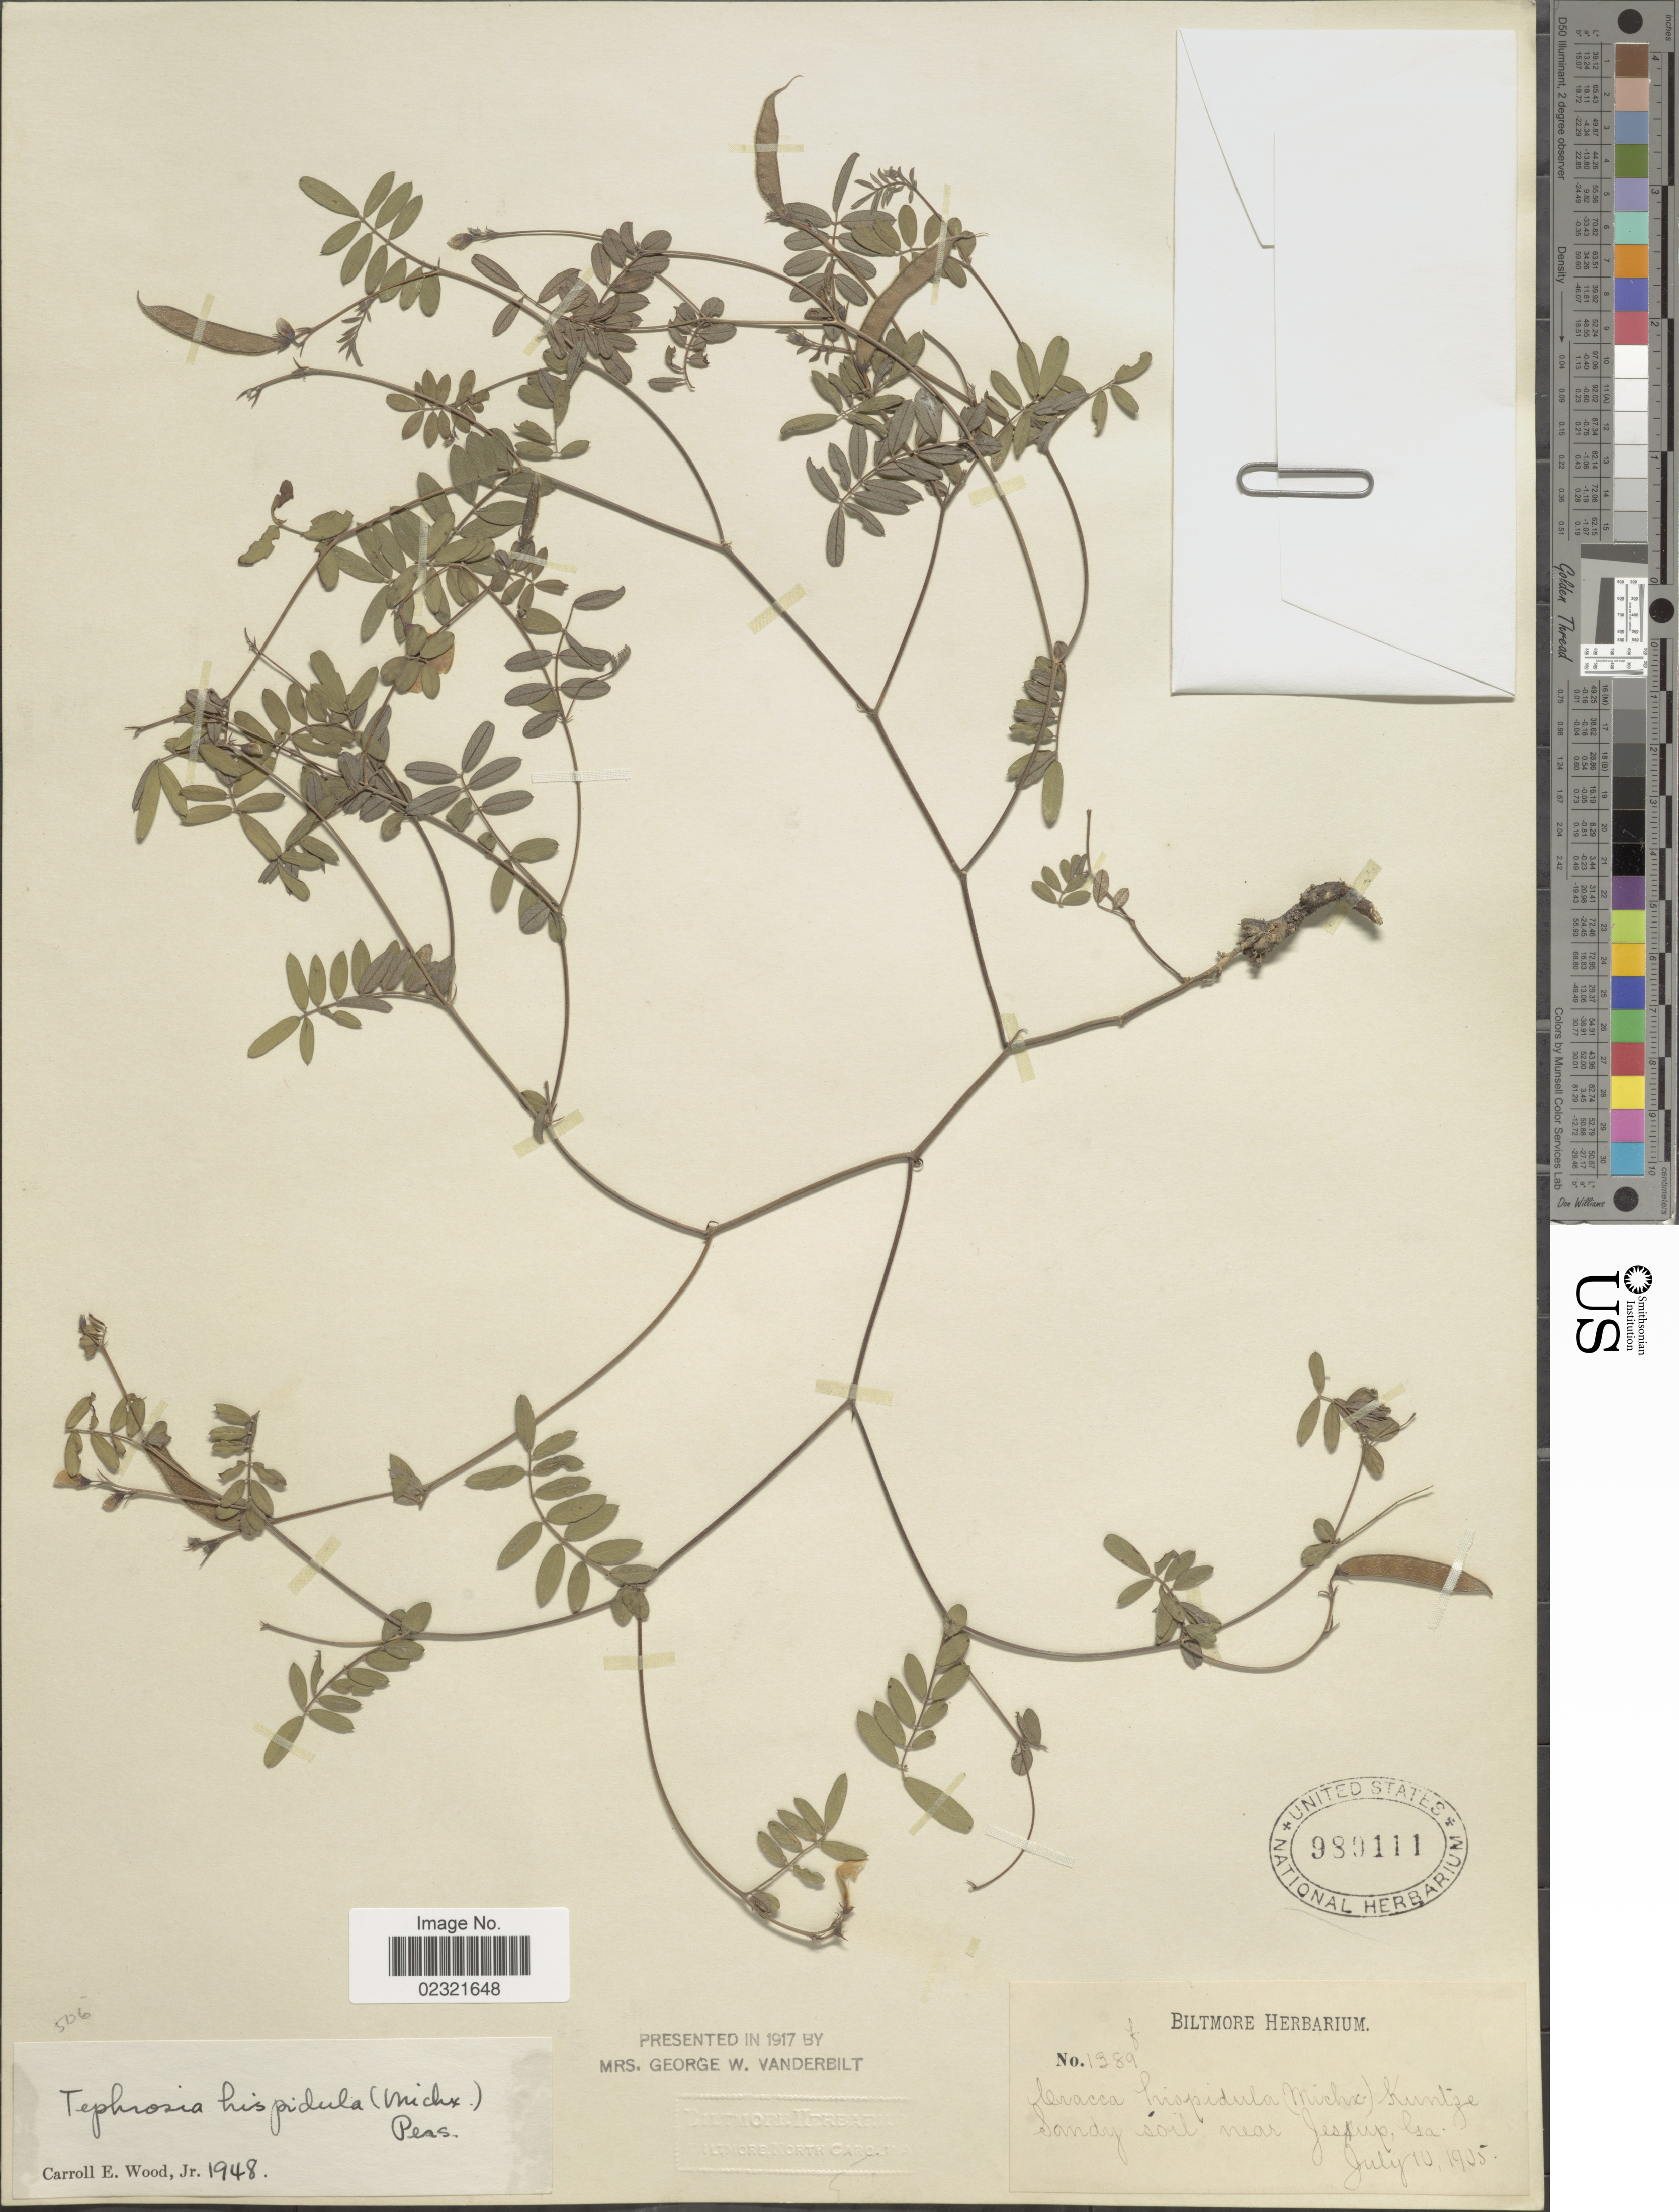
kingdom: Plantae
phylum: Tracheophyta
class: Magnoliopsida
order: Fabales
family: Fabaceae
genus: Tephrosia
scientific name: Tephrosia hispidula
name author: (Michx.) Pers.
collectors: ex herb. Biltmore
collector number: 1389f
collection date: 1905-07-10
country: United States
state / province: Georgia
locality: Sandy soil near Jessup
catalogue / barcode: US 980111